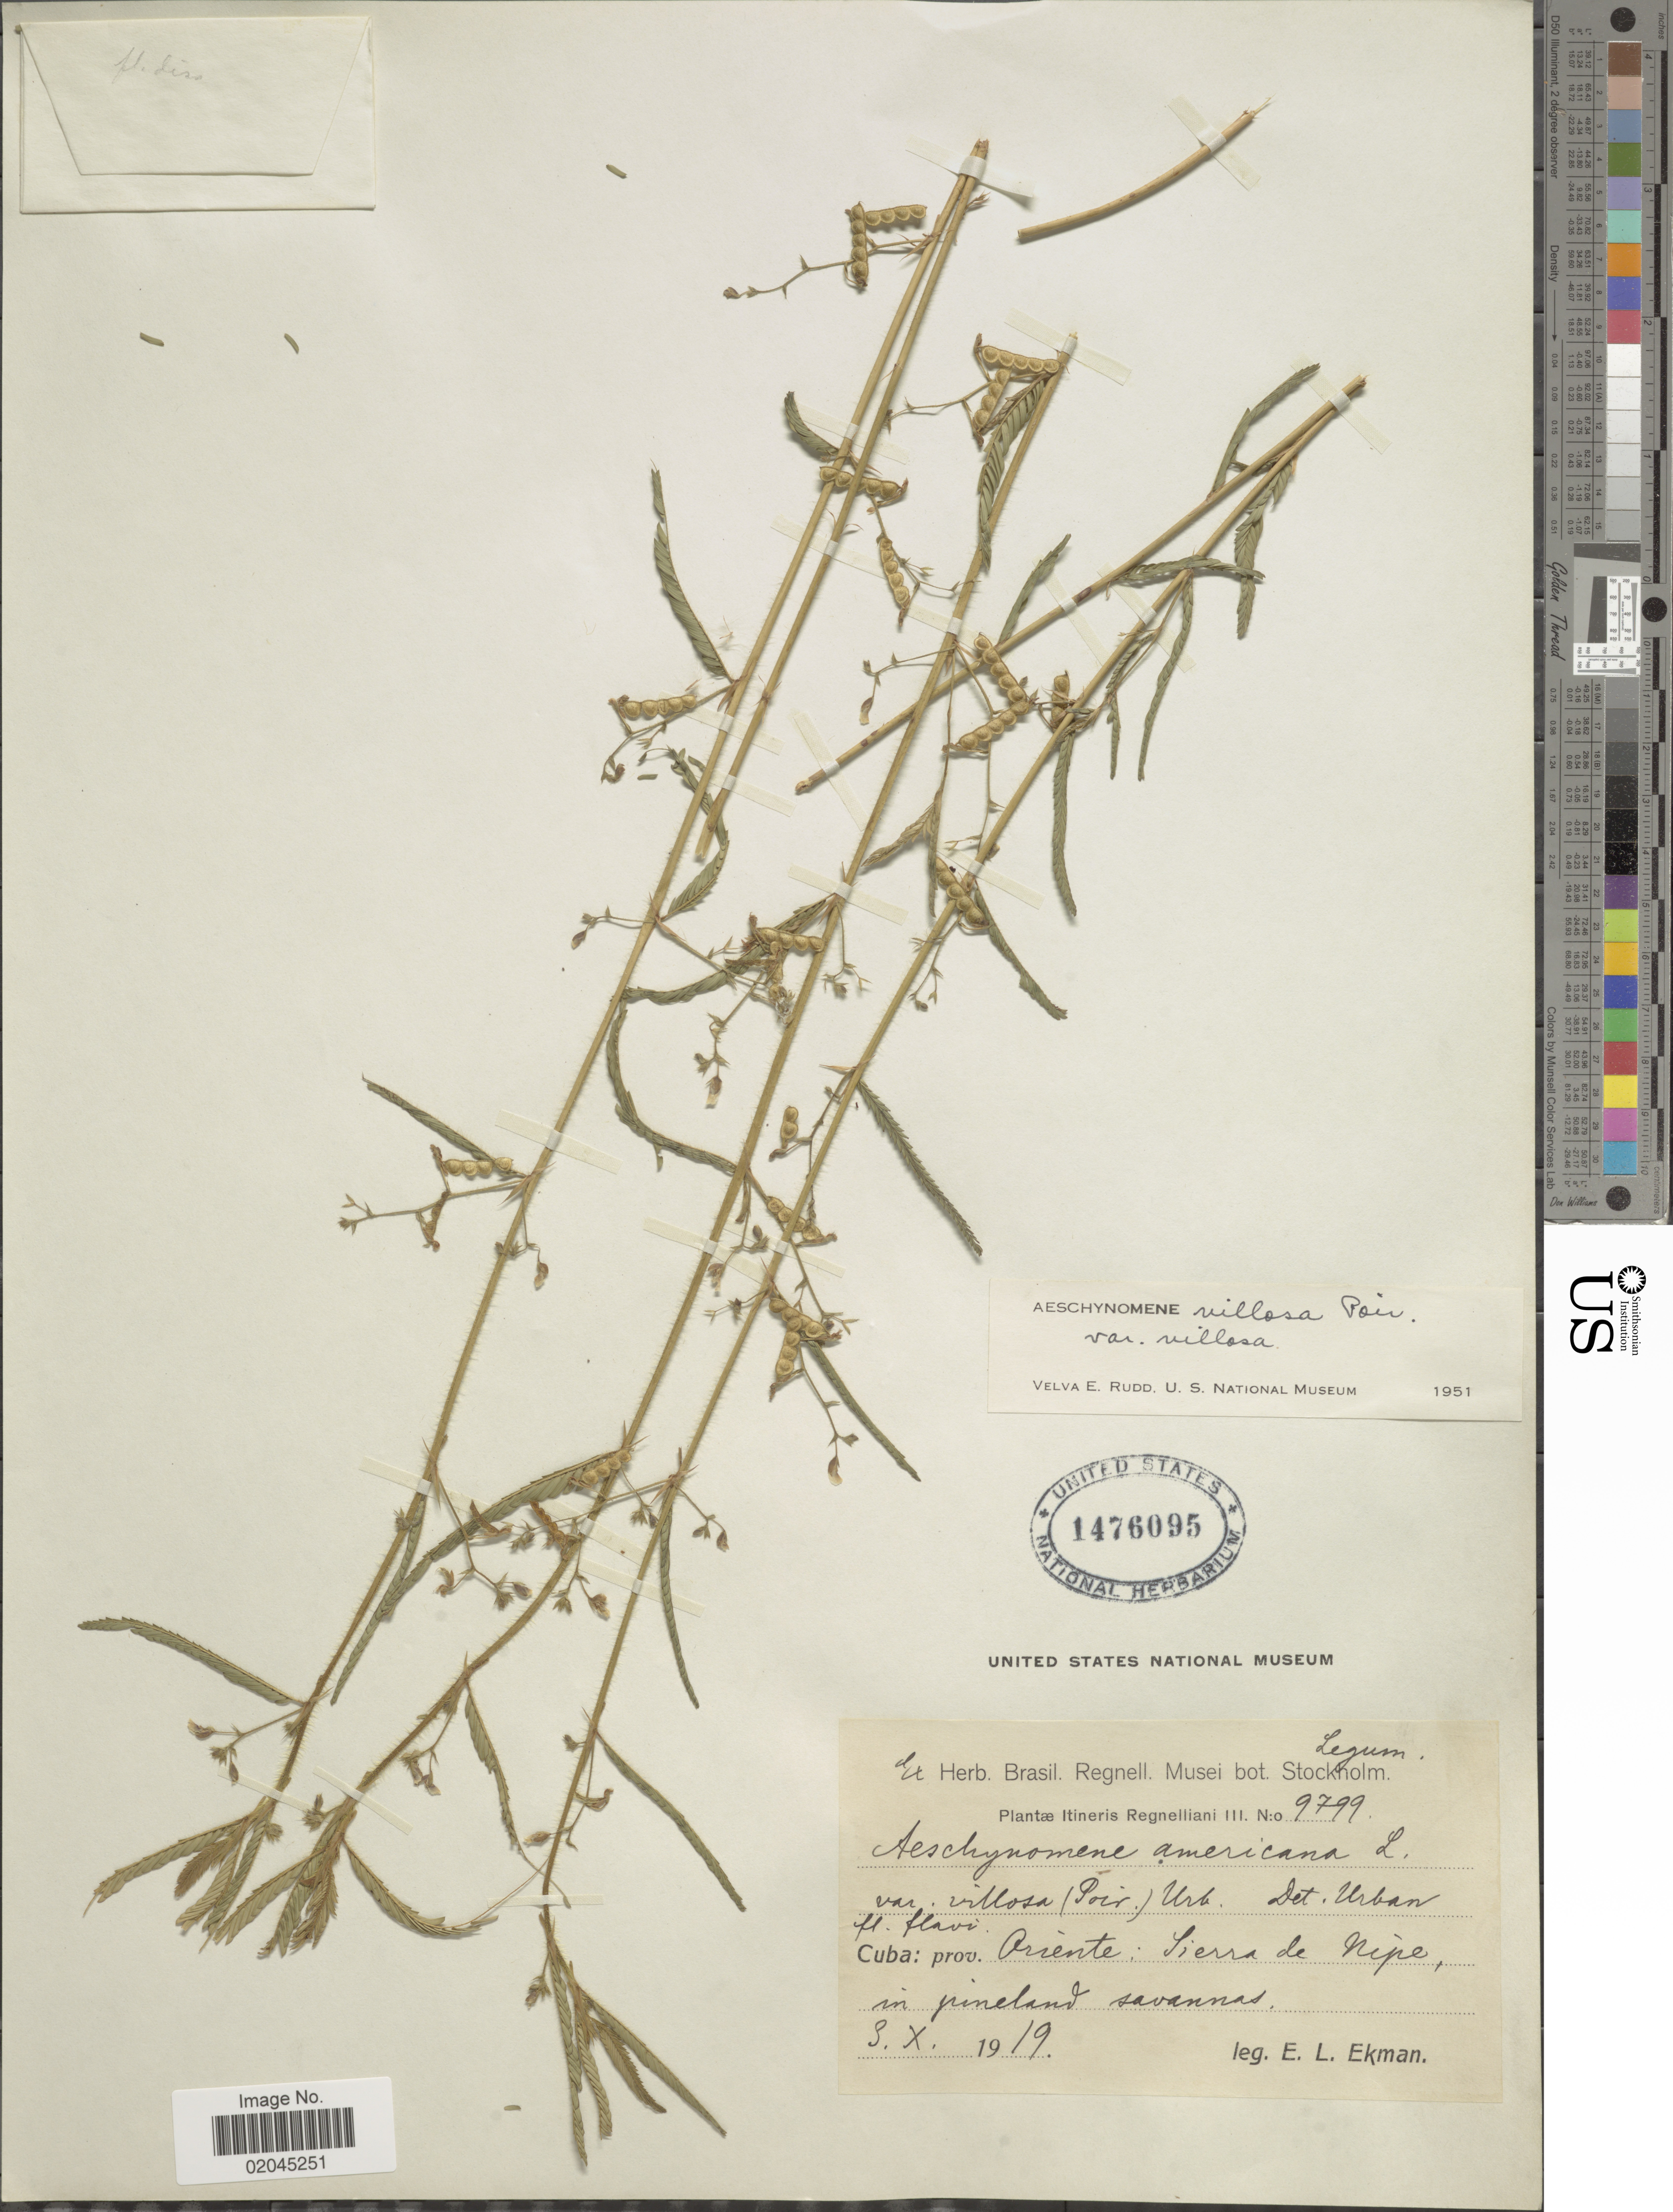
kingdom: Plantae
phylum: Tracheophyta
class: Magnoliopsida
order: Fabales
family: Fabaceae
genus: Aeschynomene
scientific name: Aeschynomene villosa var. villosa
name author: Poir.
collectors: E. L. Ekman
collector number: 9799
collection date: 1919-10-03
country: Cuba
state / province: Oriente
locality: Sierra de Nipe, in pineland savannas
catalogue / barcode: US 1476095